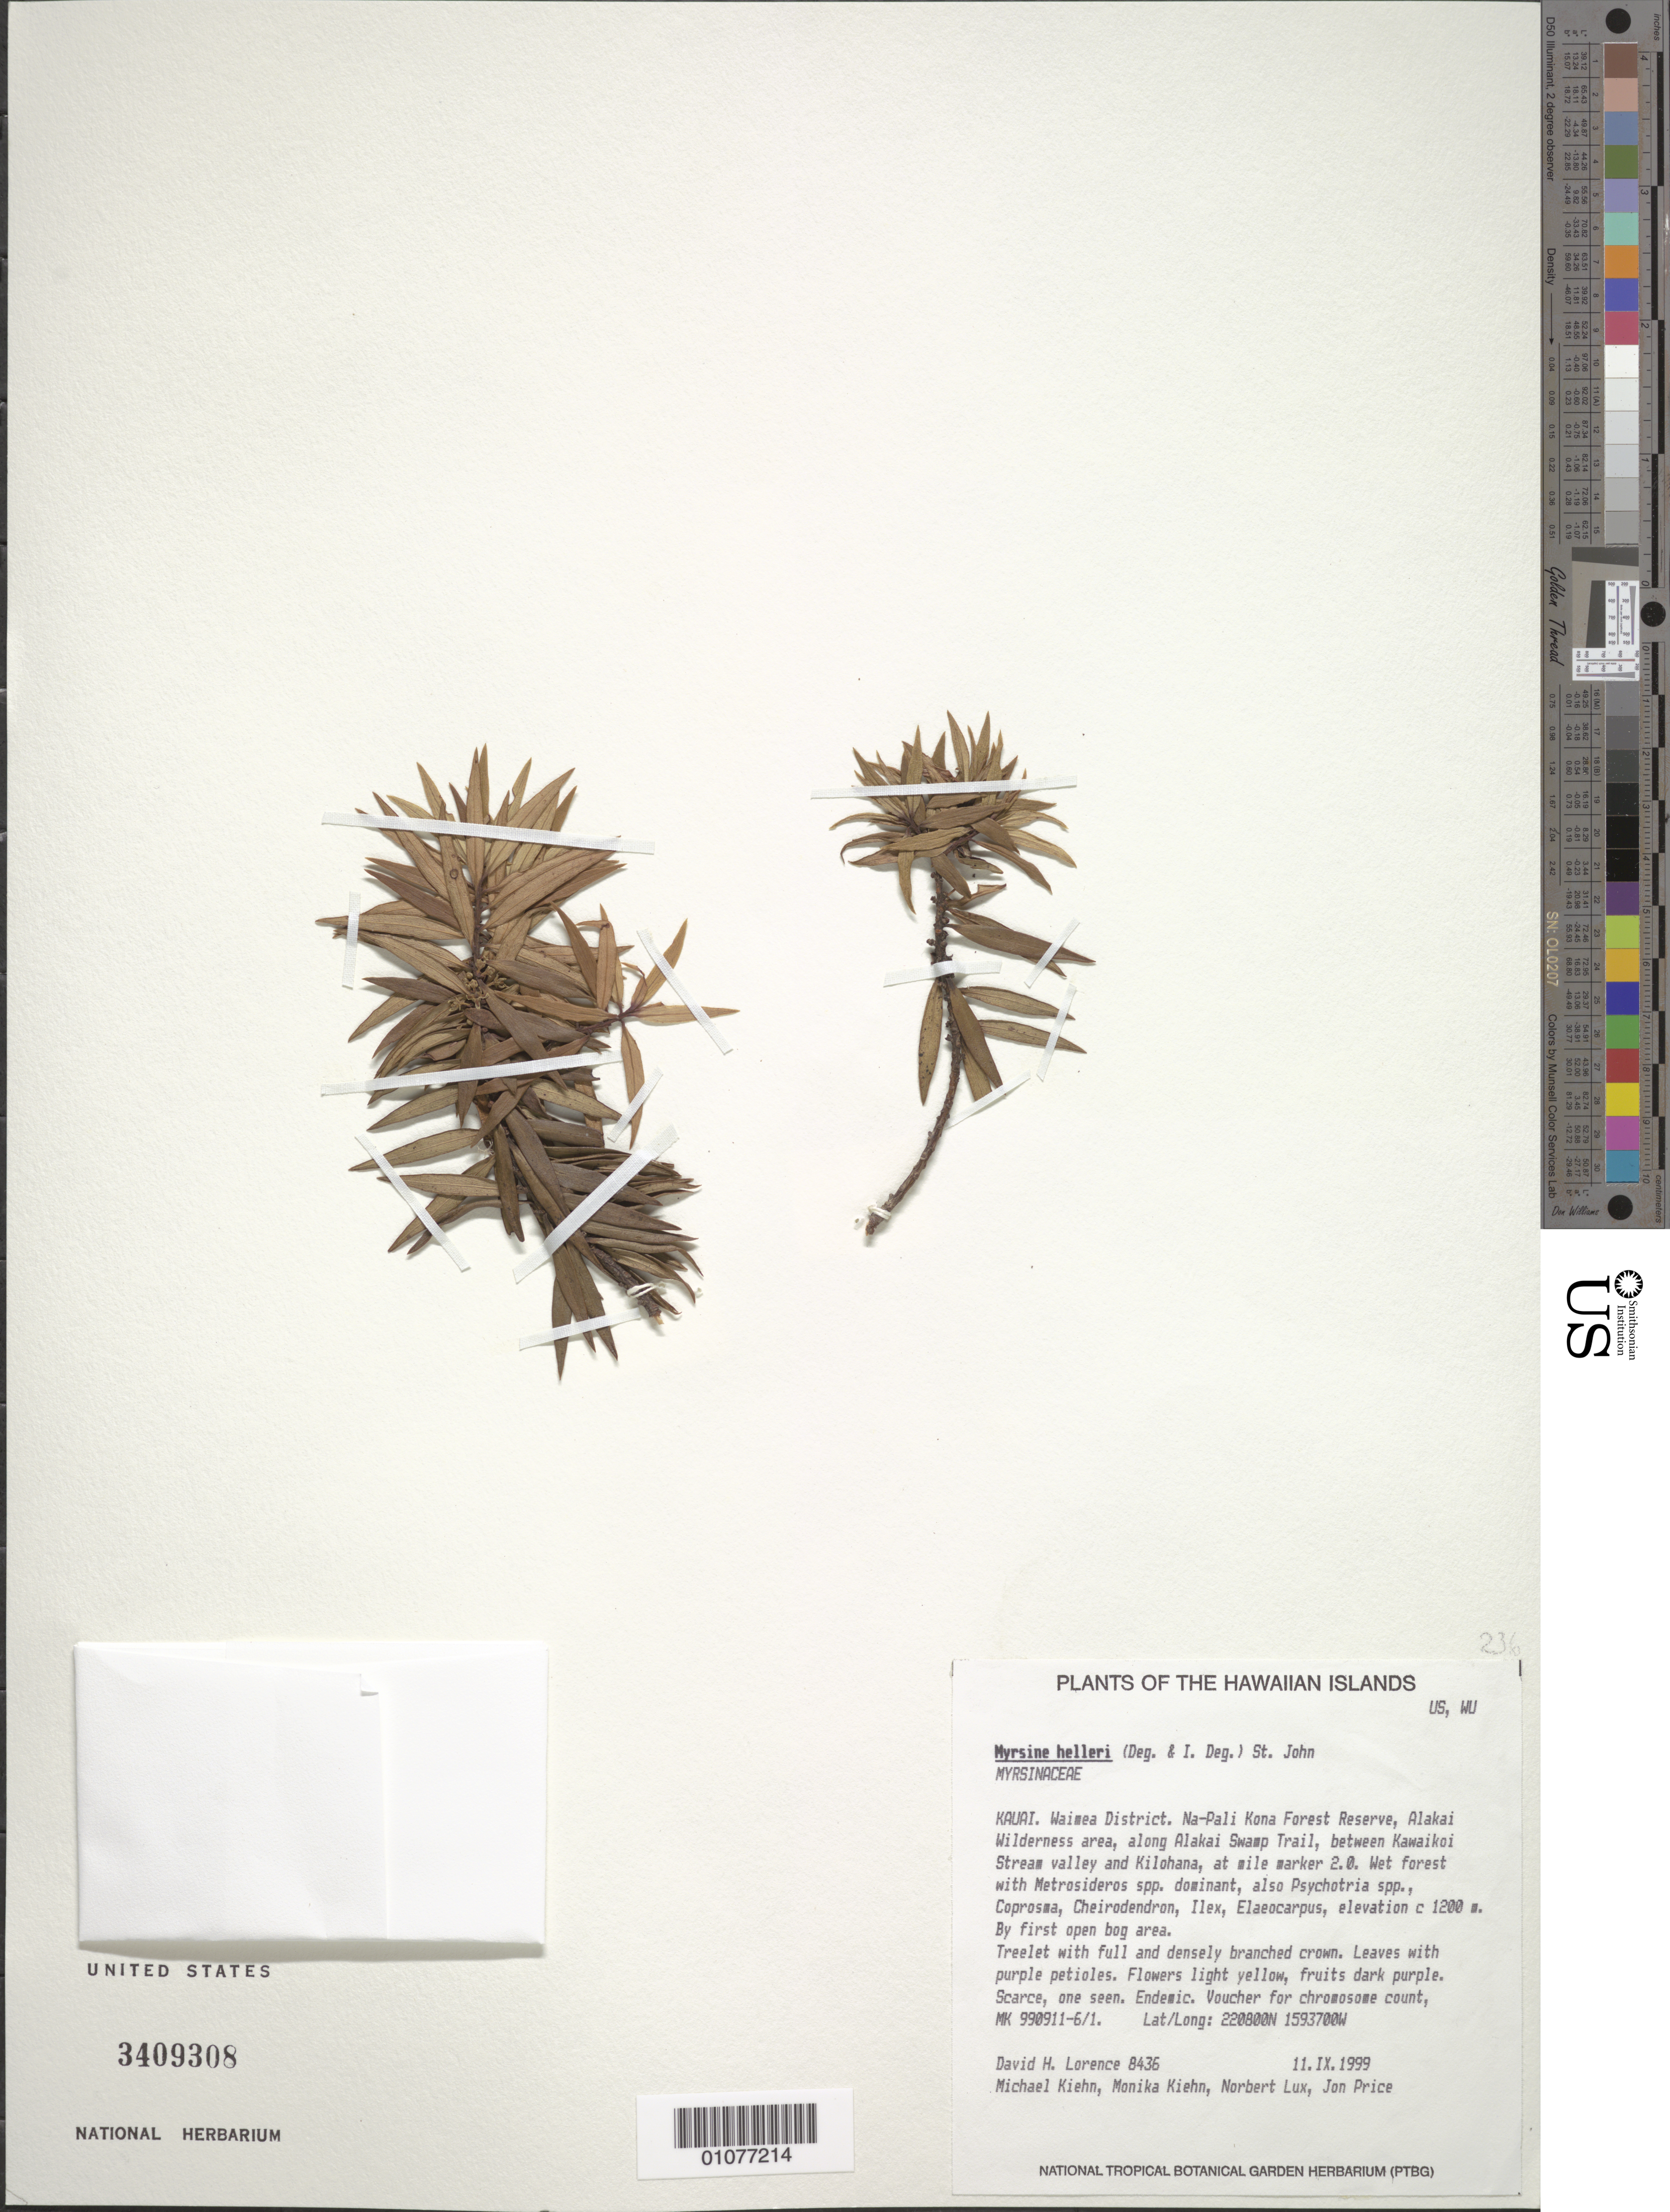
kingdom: Plantae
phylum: Tracheophyta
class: Magnoliopsida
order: Ericales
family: Primulaceae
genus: Myrsine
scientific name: Myrsine helleri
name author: (O. Deg. & I. Deg.) H. St. John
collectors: D. Lorence, M. Kiehn, N. Lux & J. Price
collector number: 8436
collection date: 1999-09-11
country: United States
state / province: Hawaii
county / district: Kauai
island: Kaua'i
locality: Waimea District, Na-Pali Kona Forest Reserve, Alakai Wilderness area, along Alakai Swamp Trail, between Kawaikoi Stream valley and Kilohana, at mile marker 2.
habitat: wet forest; scarce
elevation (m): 1200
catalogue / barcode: US 3409308